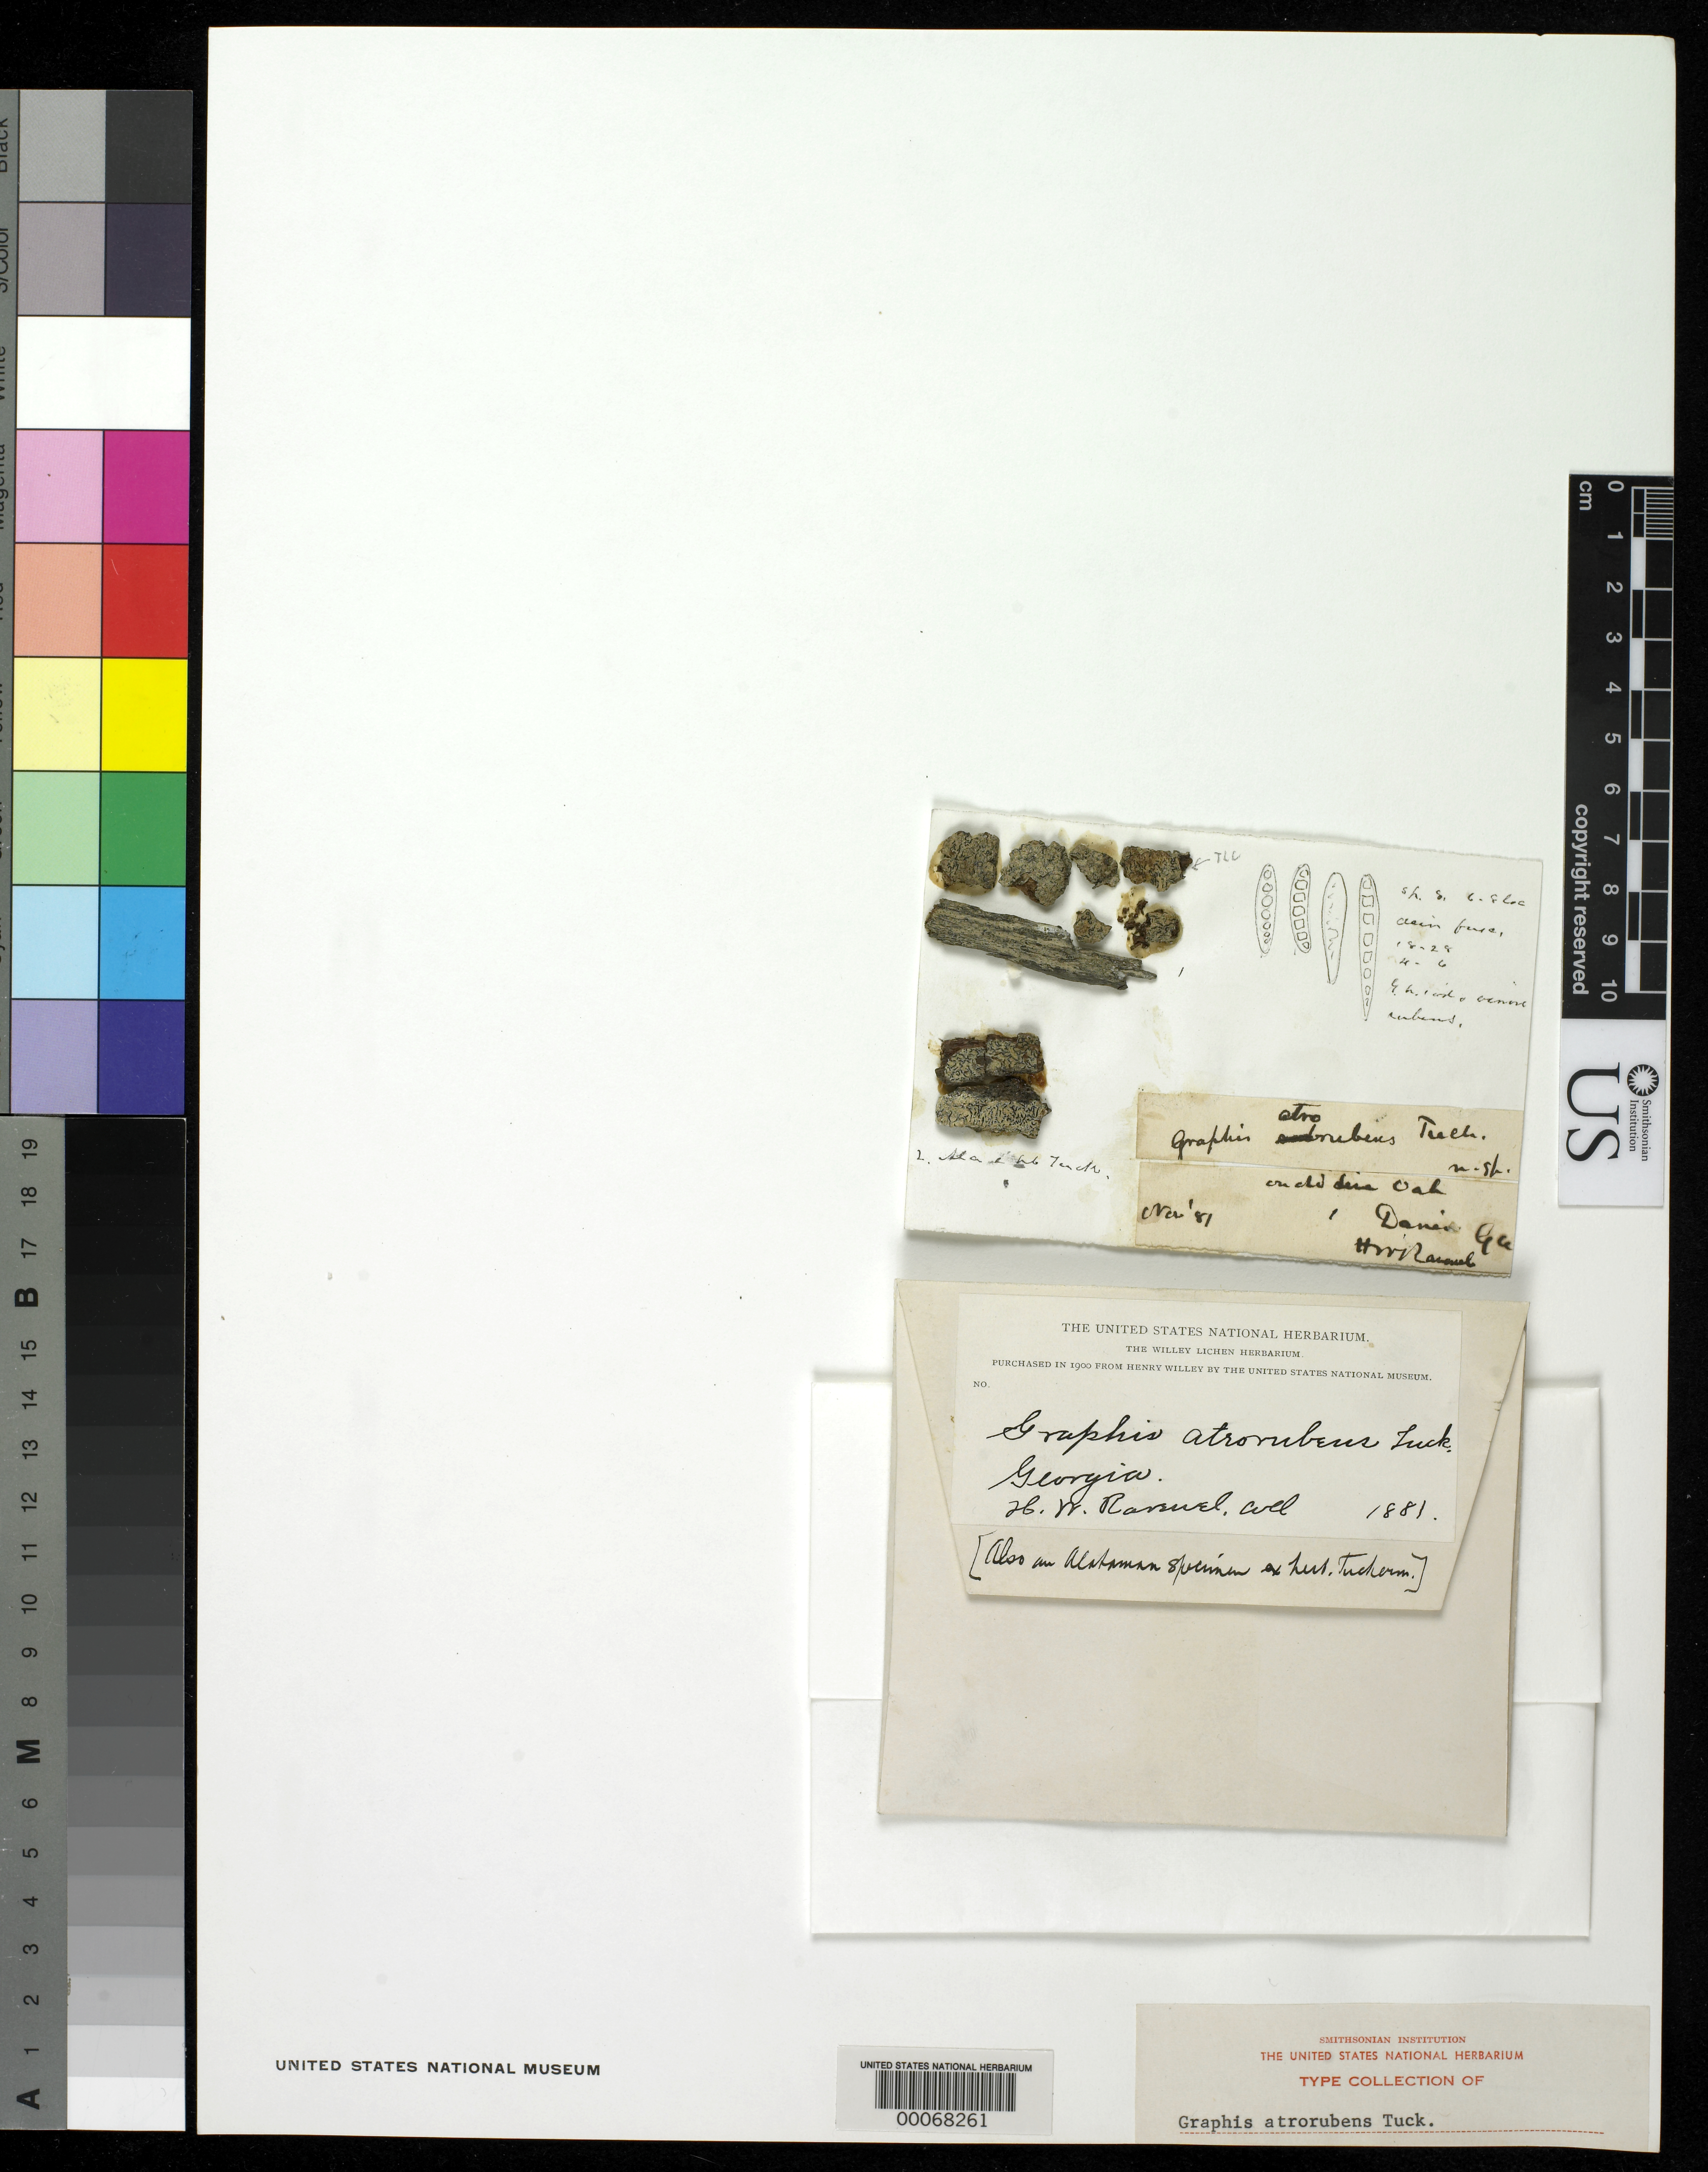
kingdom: Fungi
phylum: Ascomycota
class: Lecanoromycetes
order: Ostropales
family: Graphidaceae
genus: Graphis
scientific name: Graphis atrorubens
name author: Tuck. in J.Hedrick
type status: Isotype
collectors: H. Ravenel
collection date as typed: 1881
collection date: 1881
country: United States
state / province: Georgia